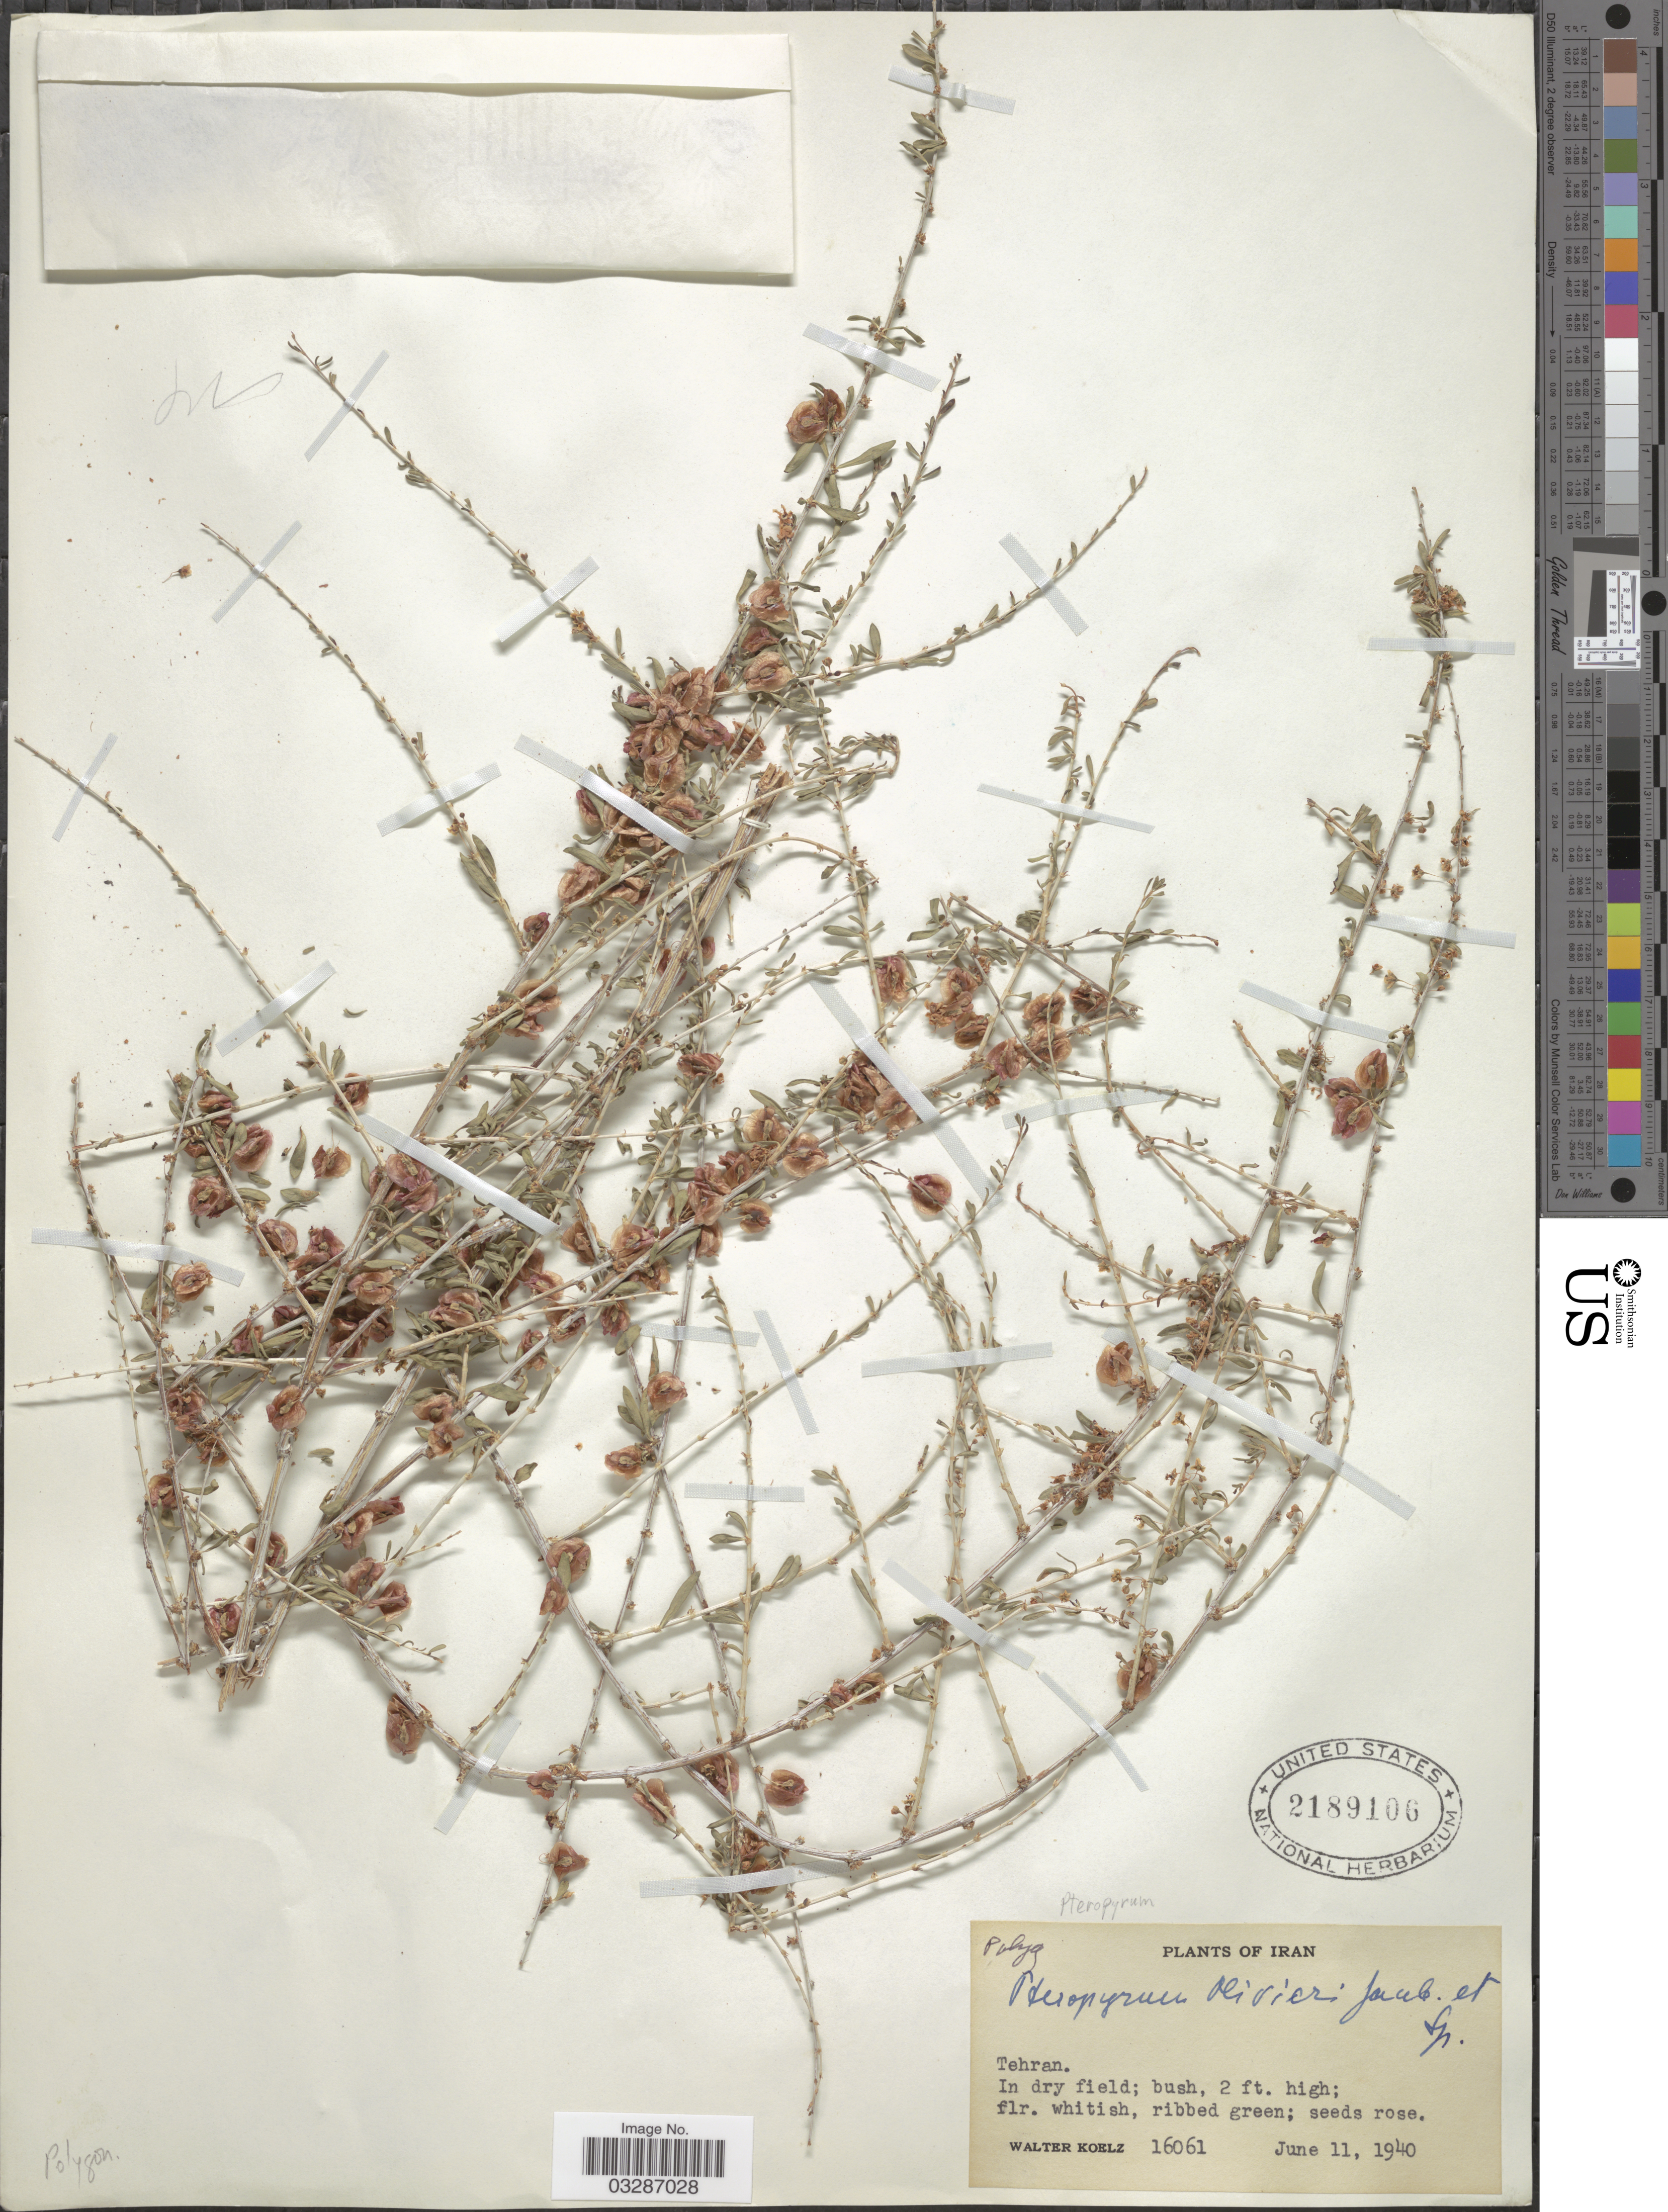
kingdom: Plantae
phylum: Tracheophyta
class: Magnoliopsida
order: Caryophyllales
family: Polygonaceae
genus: Pteropyrum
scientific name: Pteropyrum olivieri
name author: Jaub. & Spach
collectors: W. N. Koelz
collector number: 16061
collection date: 1940-06-11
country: Iran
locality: Tehran.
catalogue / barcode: US 2189106